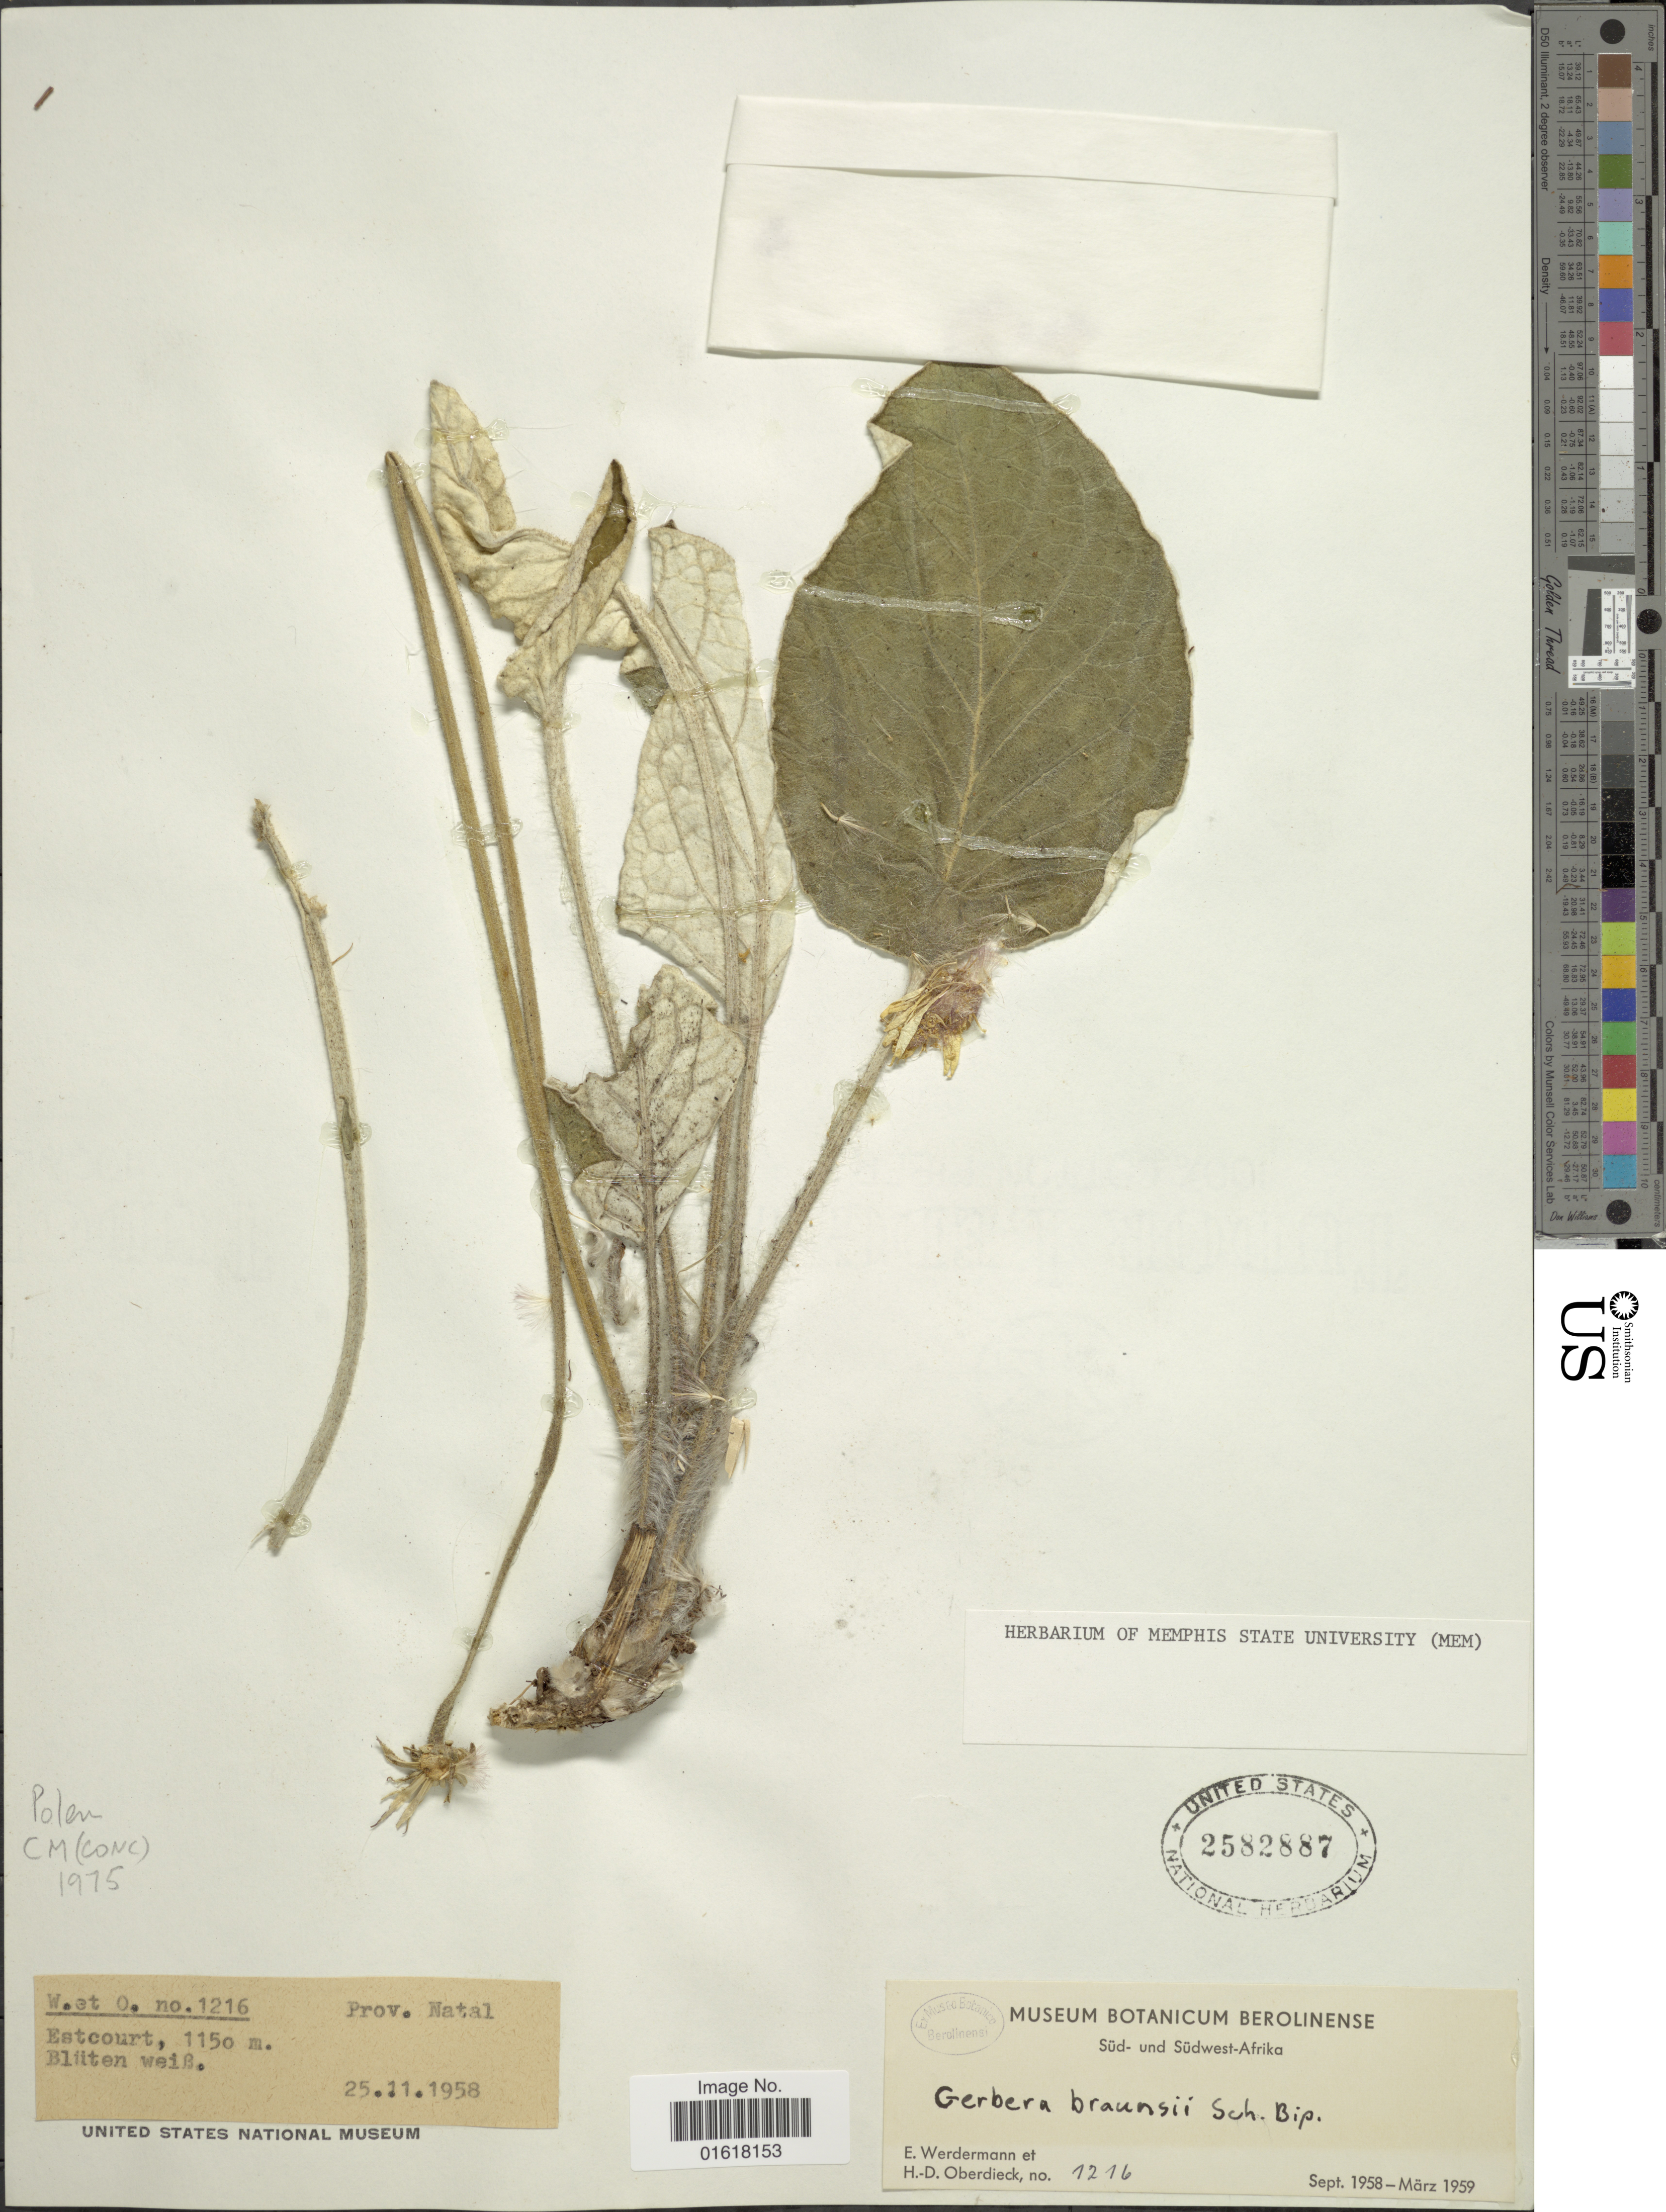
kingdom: Plantae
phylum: Tracheophyta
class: Magnoliopsida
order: Asterales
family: Asteraceae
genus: Gerbera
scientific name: Gerbera sp.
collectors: E. Werdermann & H. Oberdieck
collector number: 1216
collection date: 1958-11-25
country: South Africa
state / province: KwaZulu-Natal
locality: Prov. Natal. Estcourt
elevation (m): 1150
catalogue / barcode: US 2582887